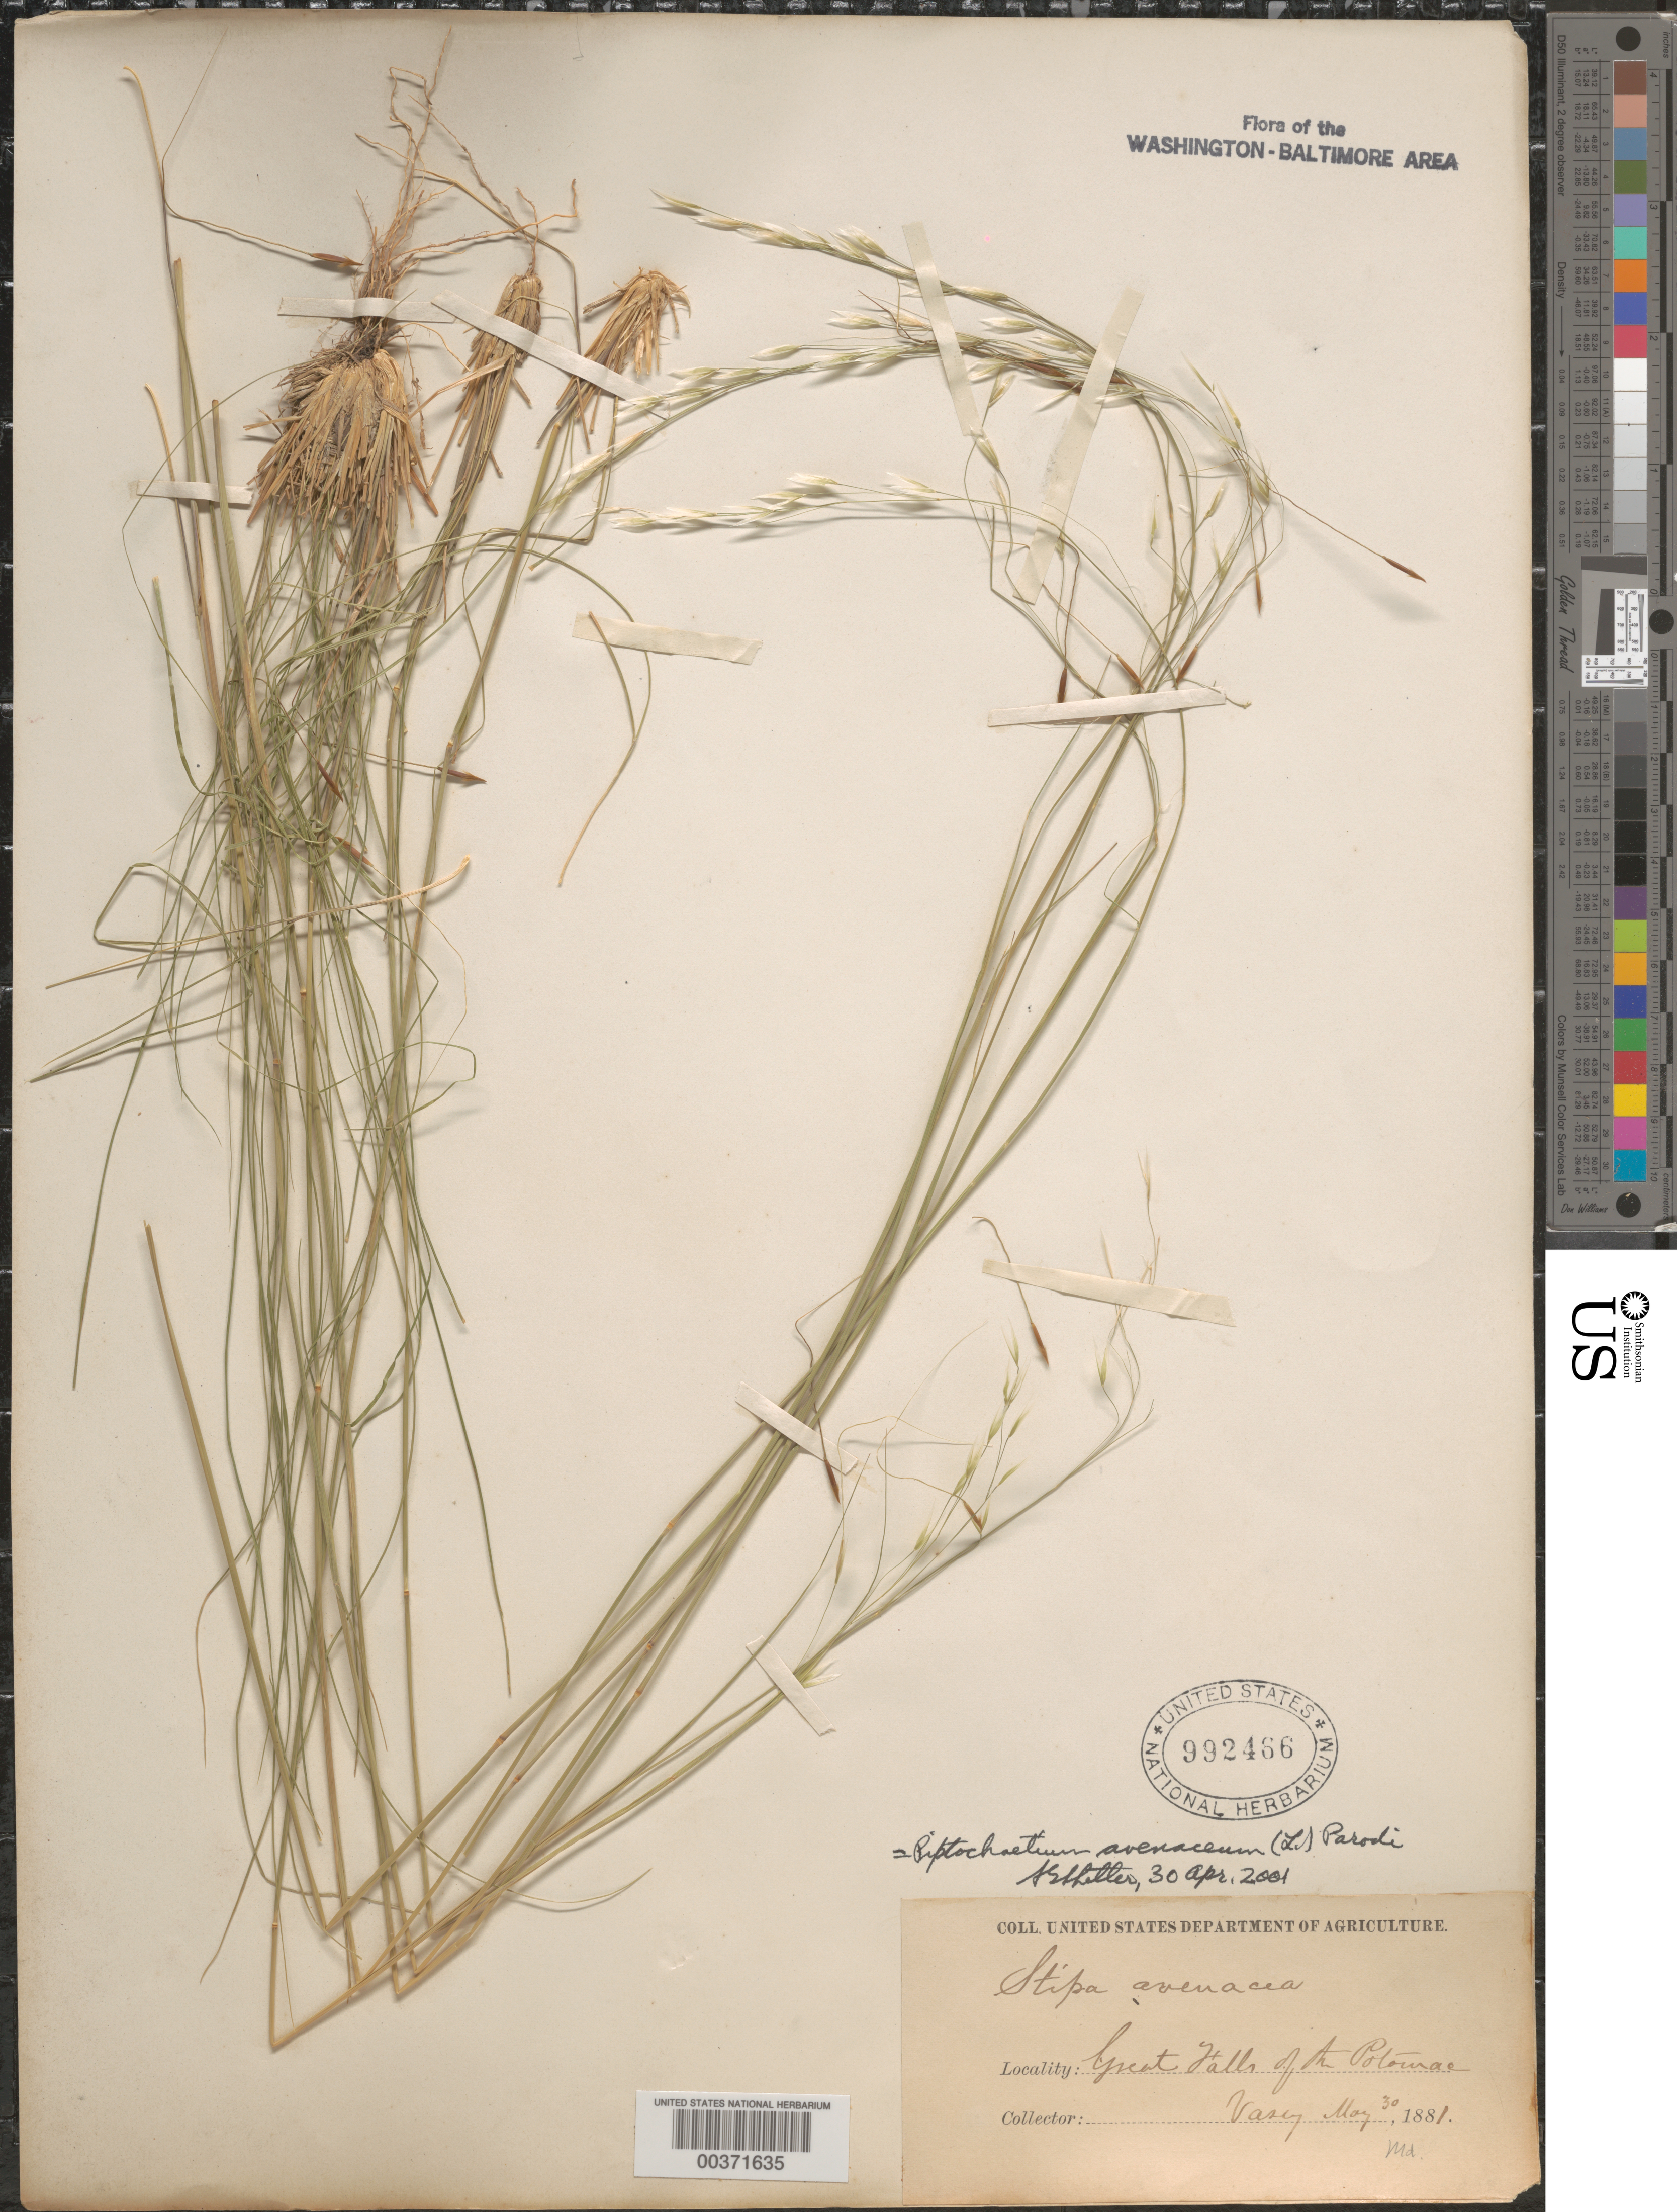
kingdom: Plantae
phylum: Tracheophyta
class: Liliopsida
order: Poales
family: Poaceae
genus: Piptochaetium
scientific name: Piptochaetium avenaceum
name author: (L.) Parodi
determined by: Shetler, Stanwyn G., (US), NMNH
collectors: D. Vasey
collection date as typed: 30 May 1881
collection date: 1881-05-30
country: United States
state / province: Maryland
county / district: Prince George's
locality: Potomac River, Great Falls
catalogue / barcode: US 992466